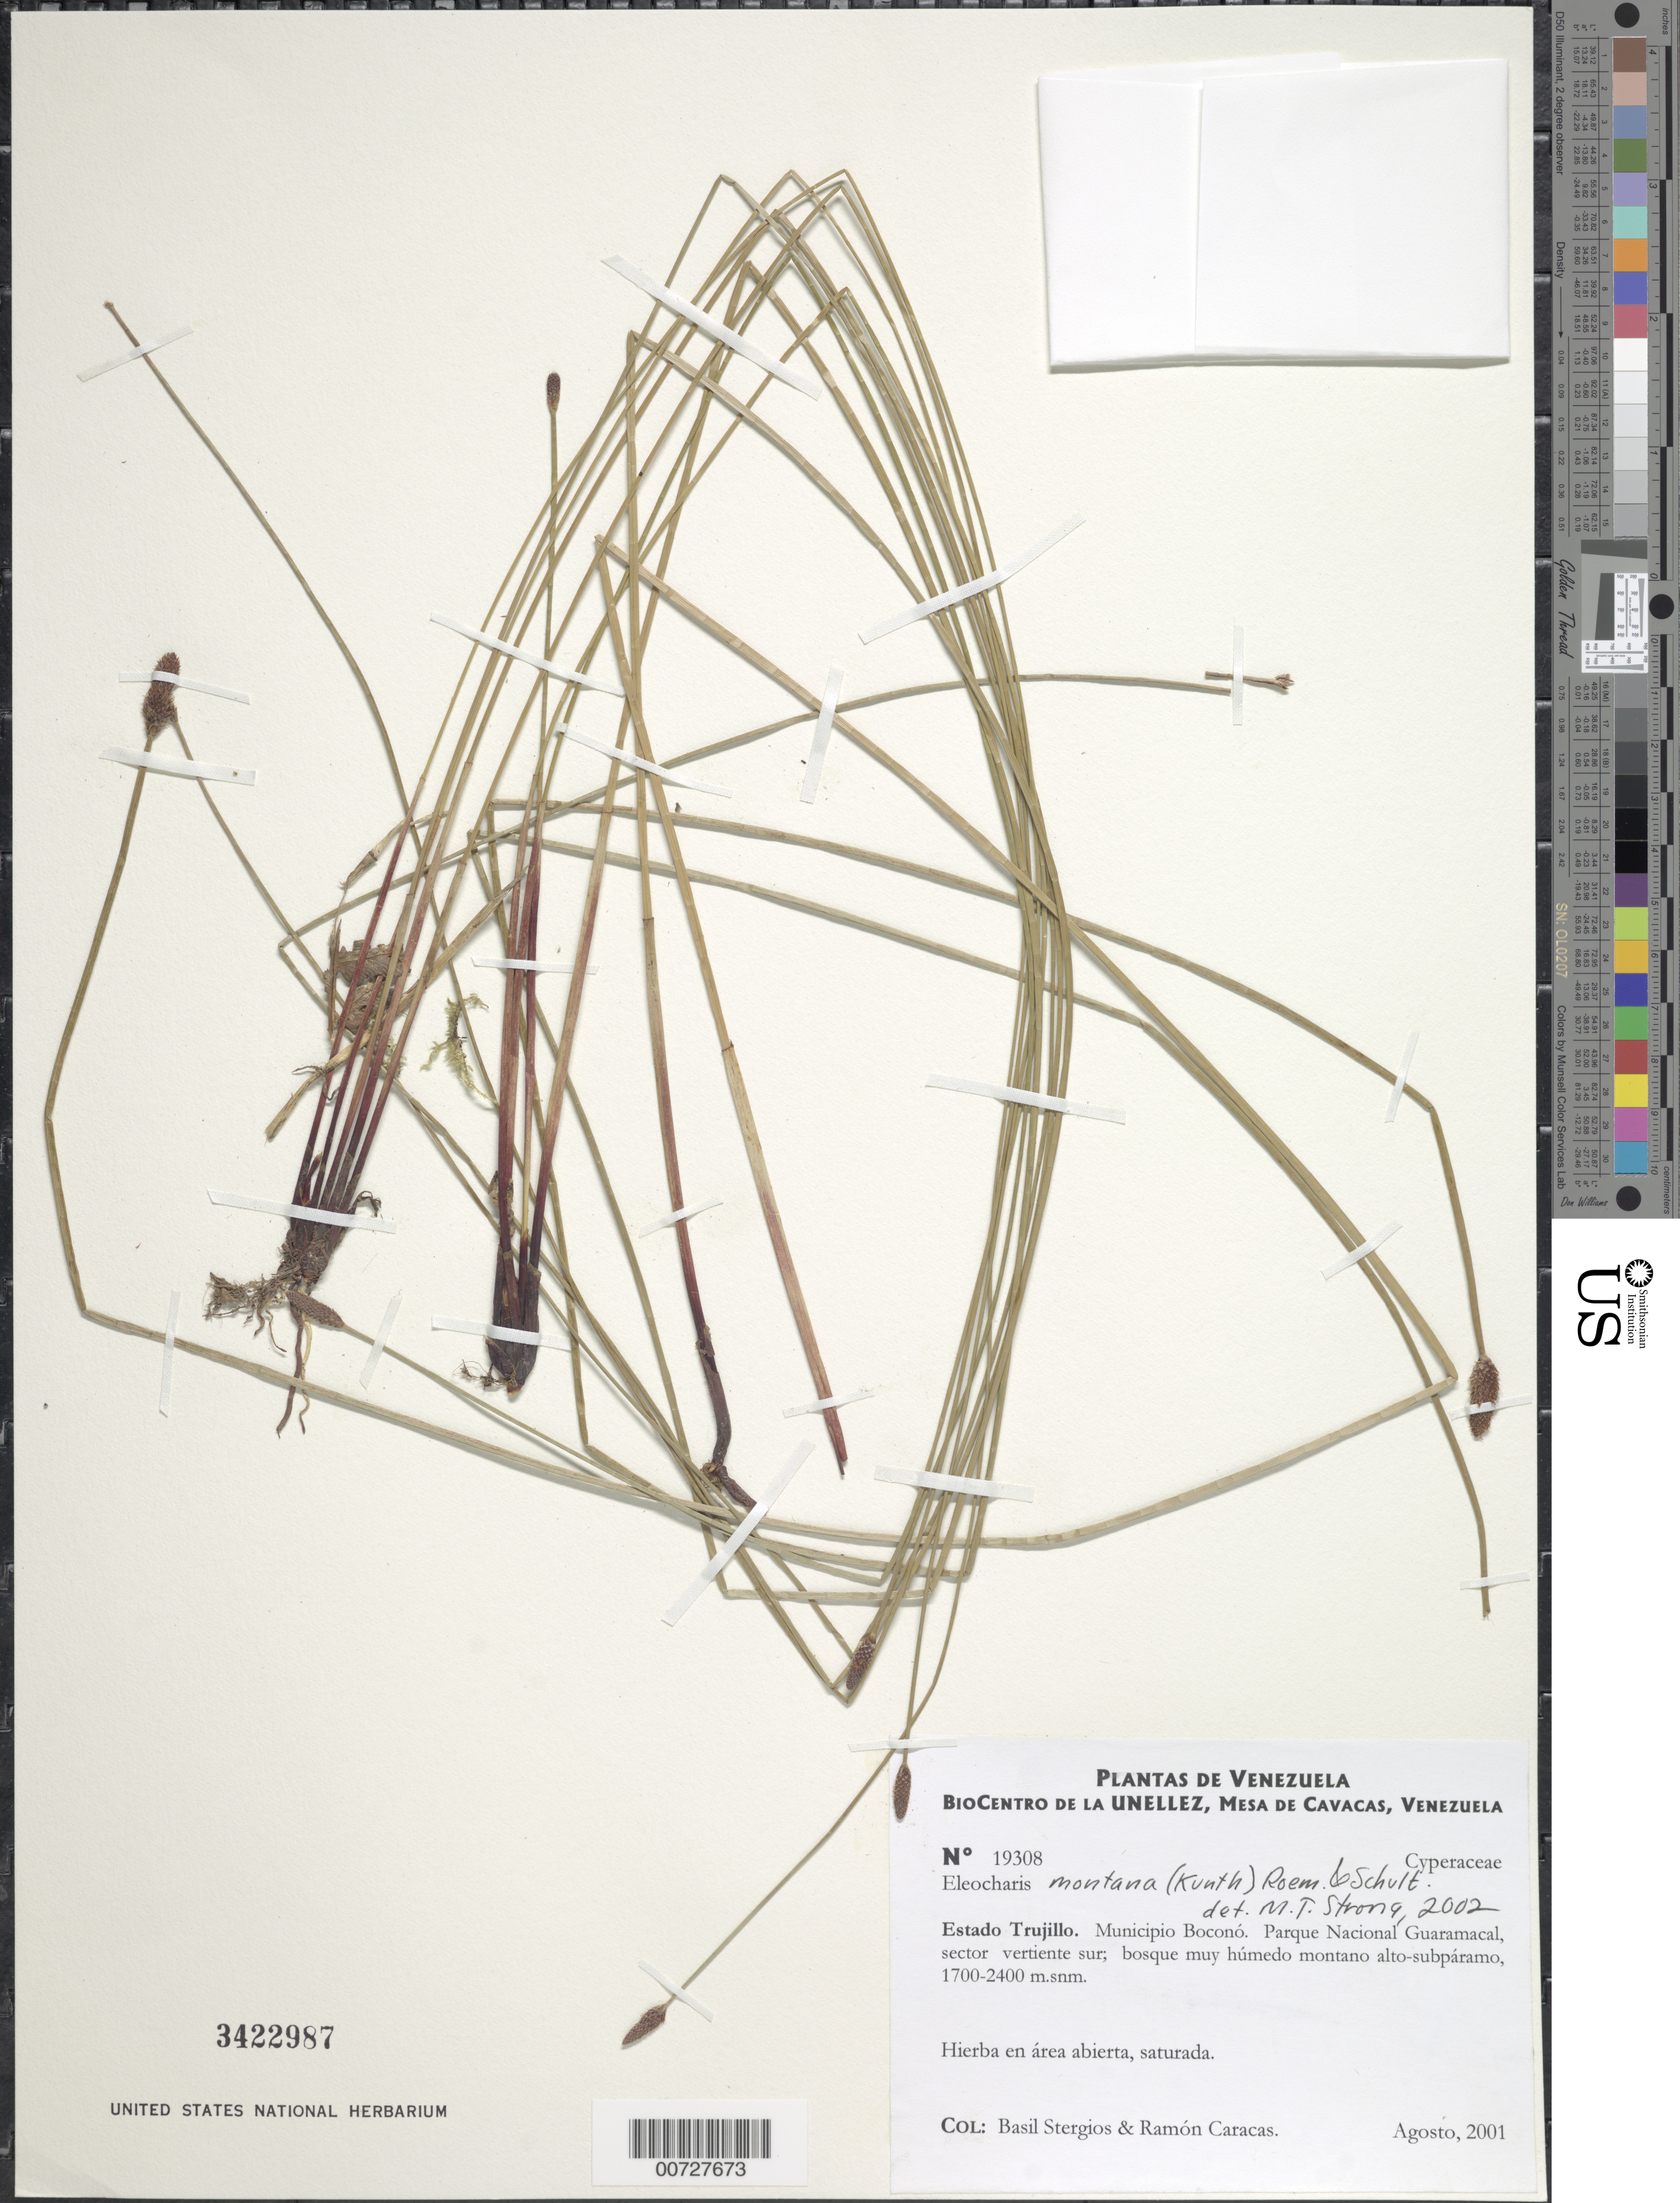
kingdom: Plantae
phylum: Tracheophyta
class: Liliopsida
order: Poales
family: Cyperaceae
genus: Eleocharis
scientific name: Eleocharis montana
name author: (Kunth) Roem. & Schult.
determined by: Strong, M. T., (US), Smithsonian Institution - National Museum of Natural History (UNITED STATES)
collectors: B. G. Stergios & R. Caracas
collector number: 19308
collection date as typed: Aug 2001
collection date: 2001-08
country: Venezuela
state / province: Trujillo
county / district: Boconó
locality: Parque Nacional Guaramacal, vertiente sur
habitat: Bosque muy húmedo montano alto-subpáramo.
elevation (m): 1700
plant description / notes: MICH, PORT, US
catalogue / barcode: US 3422987